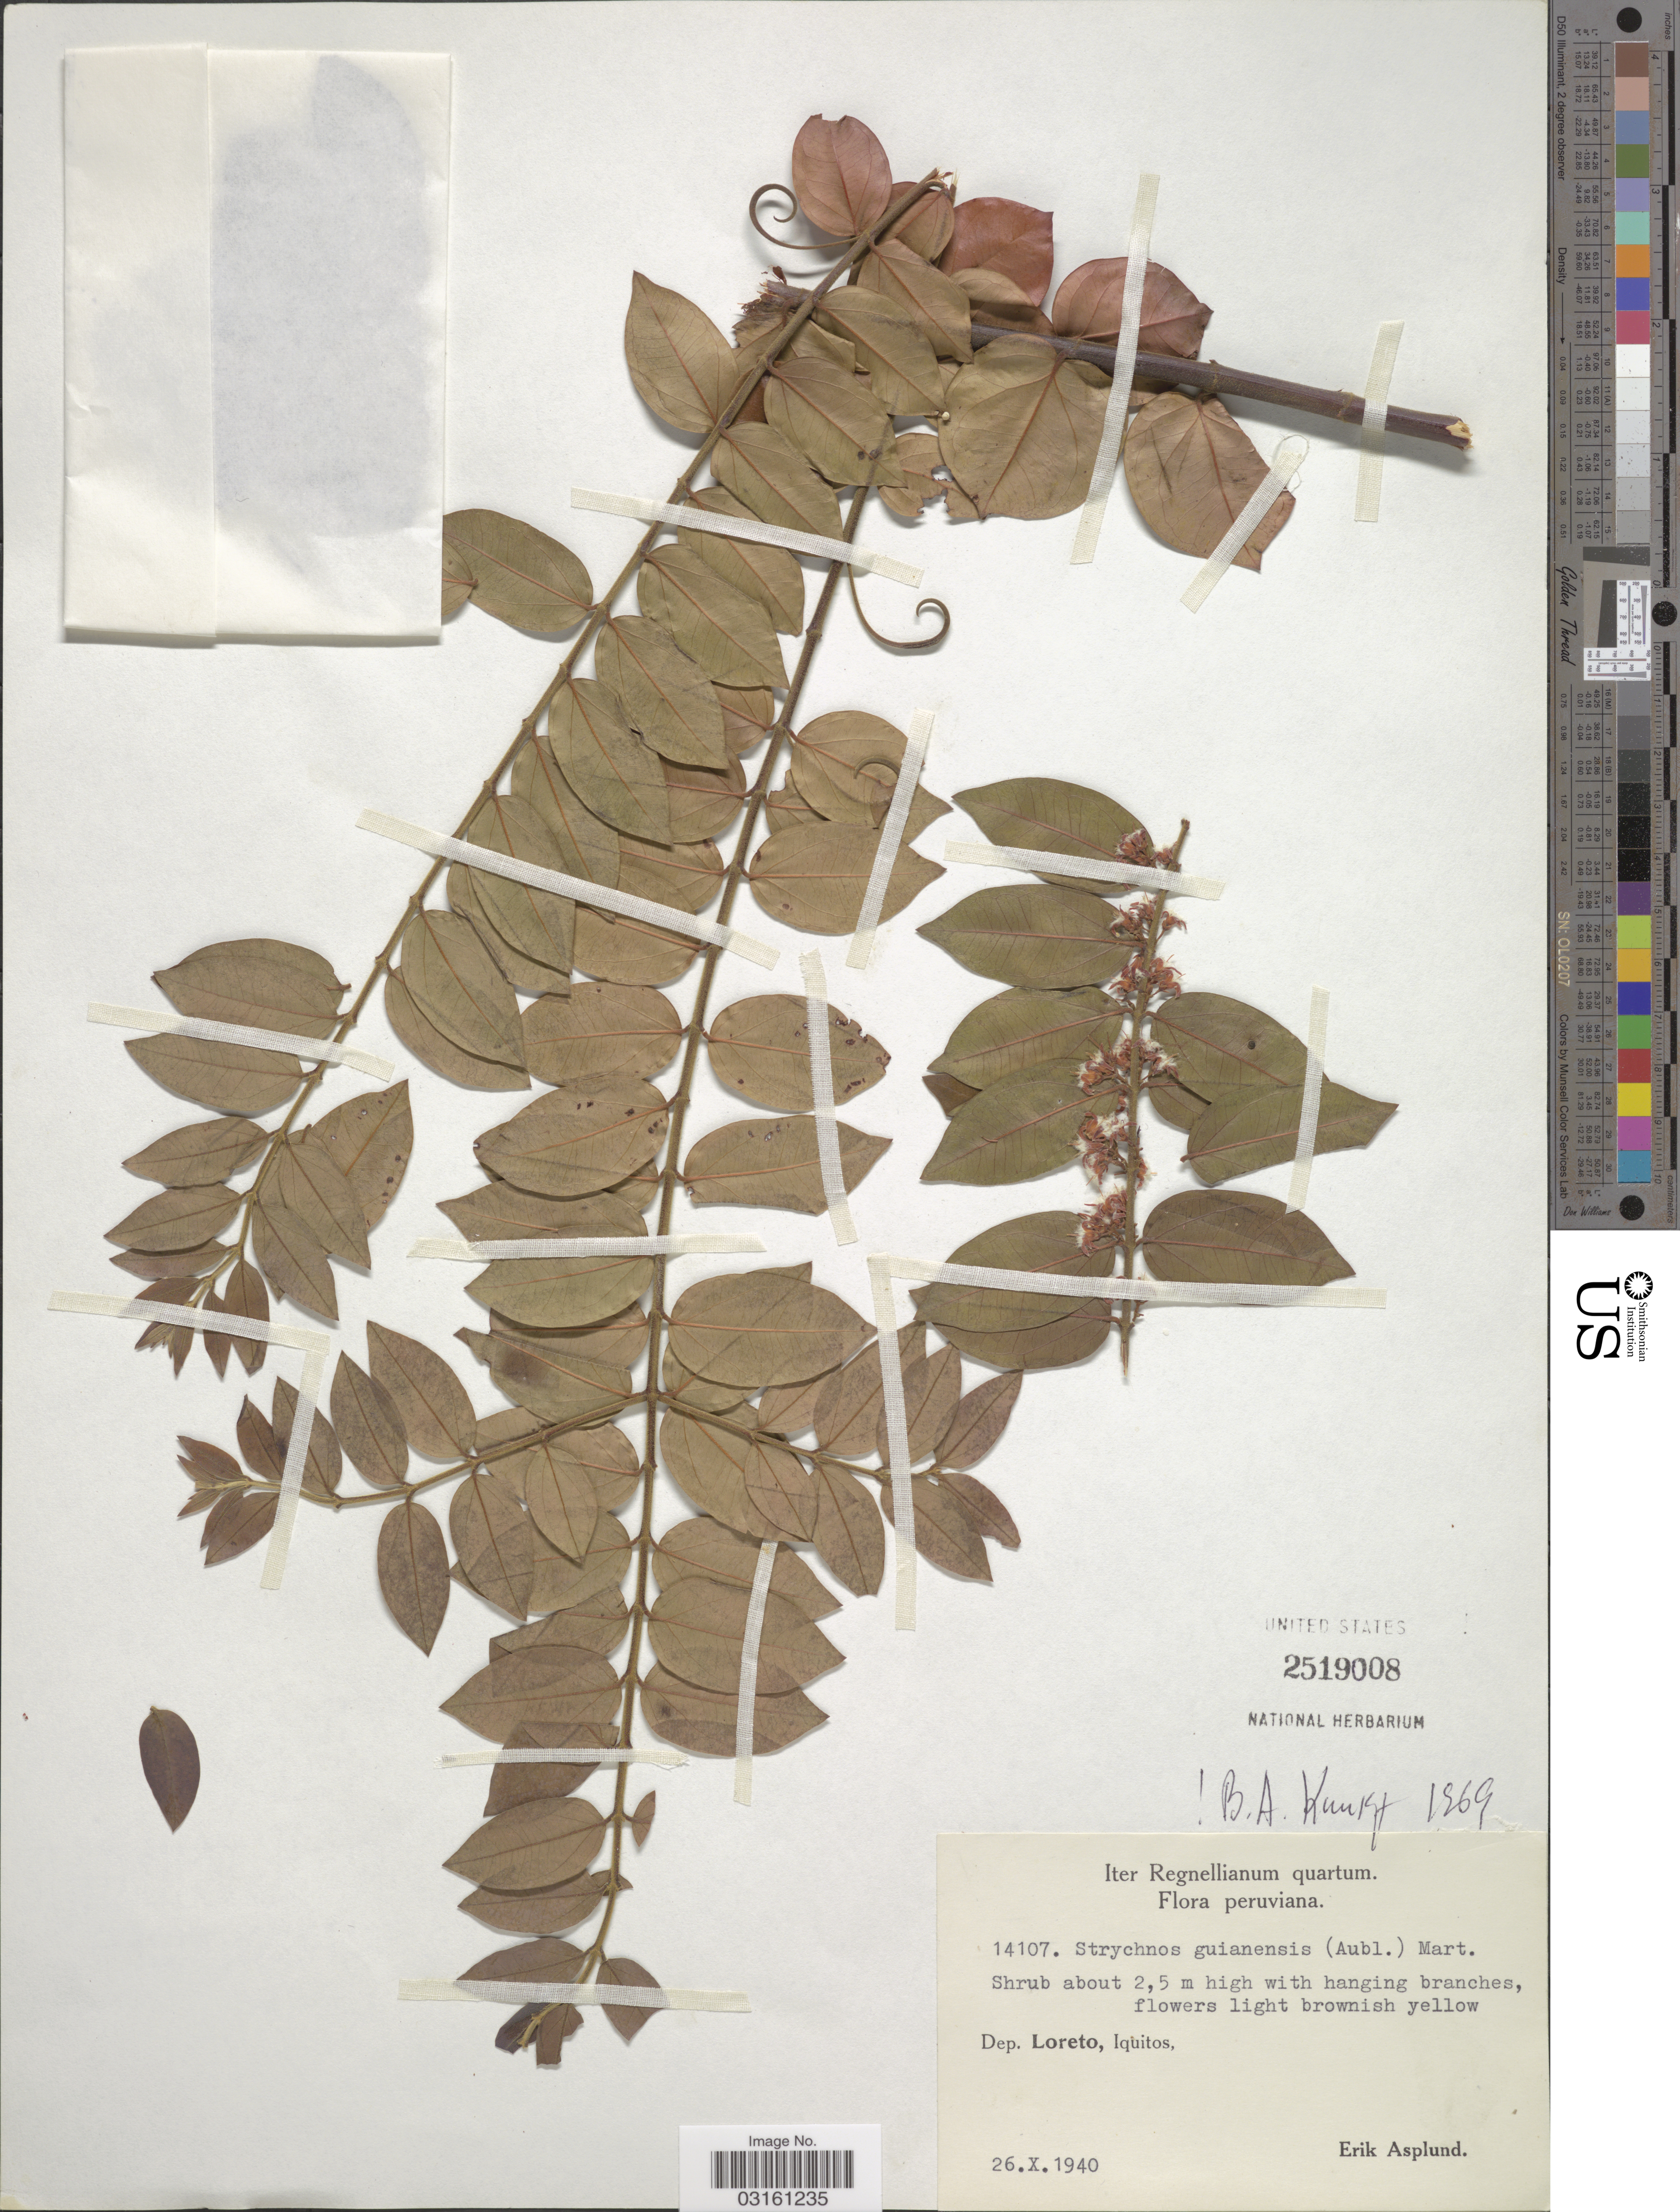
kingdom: Plantae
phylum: Tracheophyta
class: Magnoliopsida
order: Gentianales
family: Loganiaceae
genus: Strychnos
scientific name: Strychnos guianensis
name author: (Aubl.) Mart.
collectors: E. Asplund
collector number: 14107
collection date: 1940-10-26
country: Peru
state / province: Loreto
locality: Dep. Loreto, Iquitos.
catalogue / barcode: US 2519008